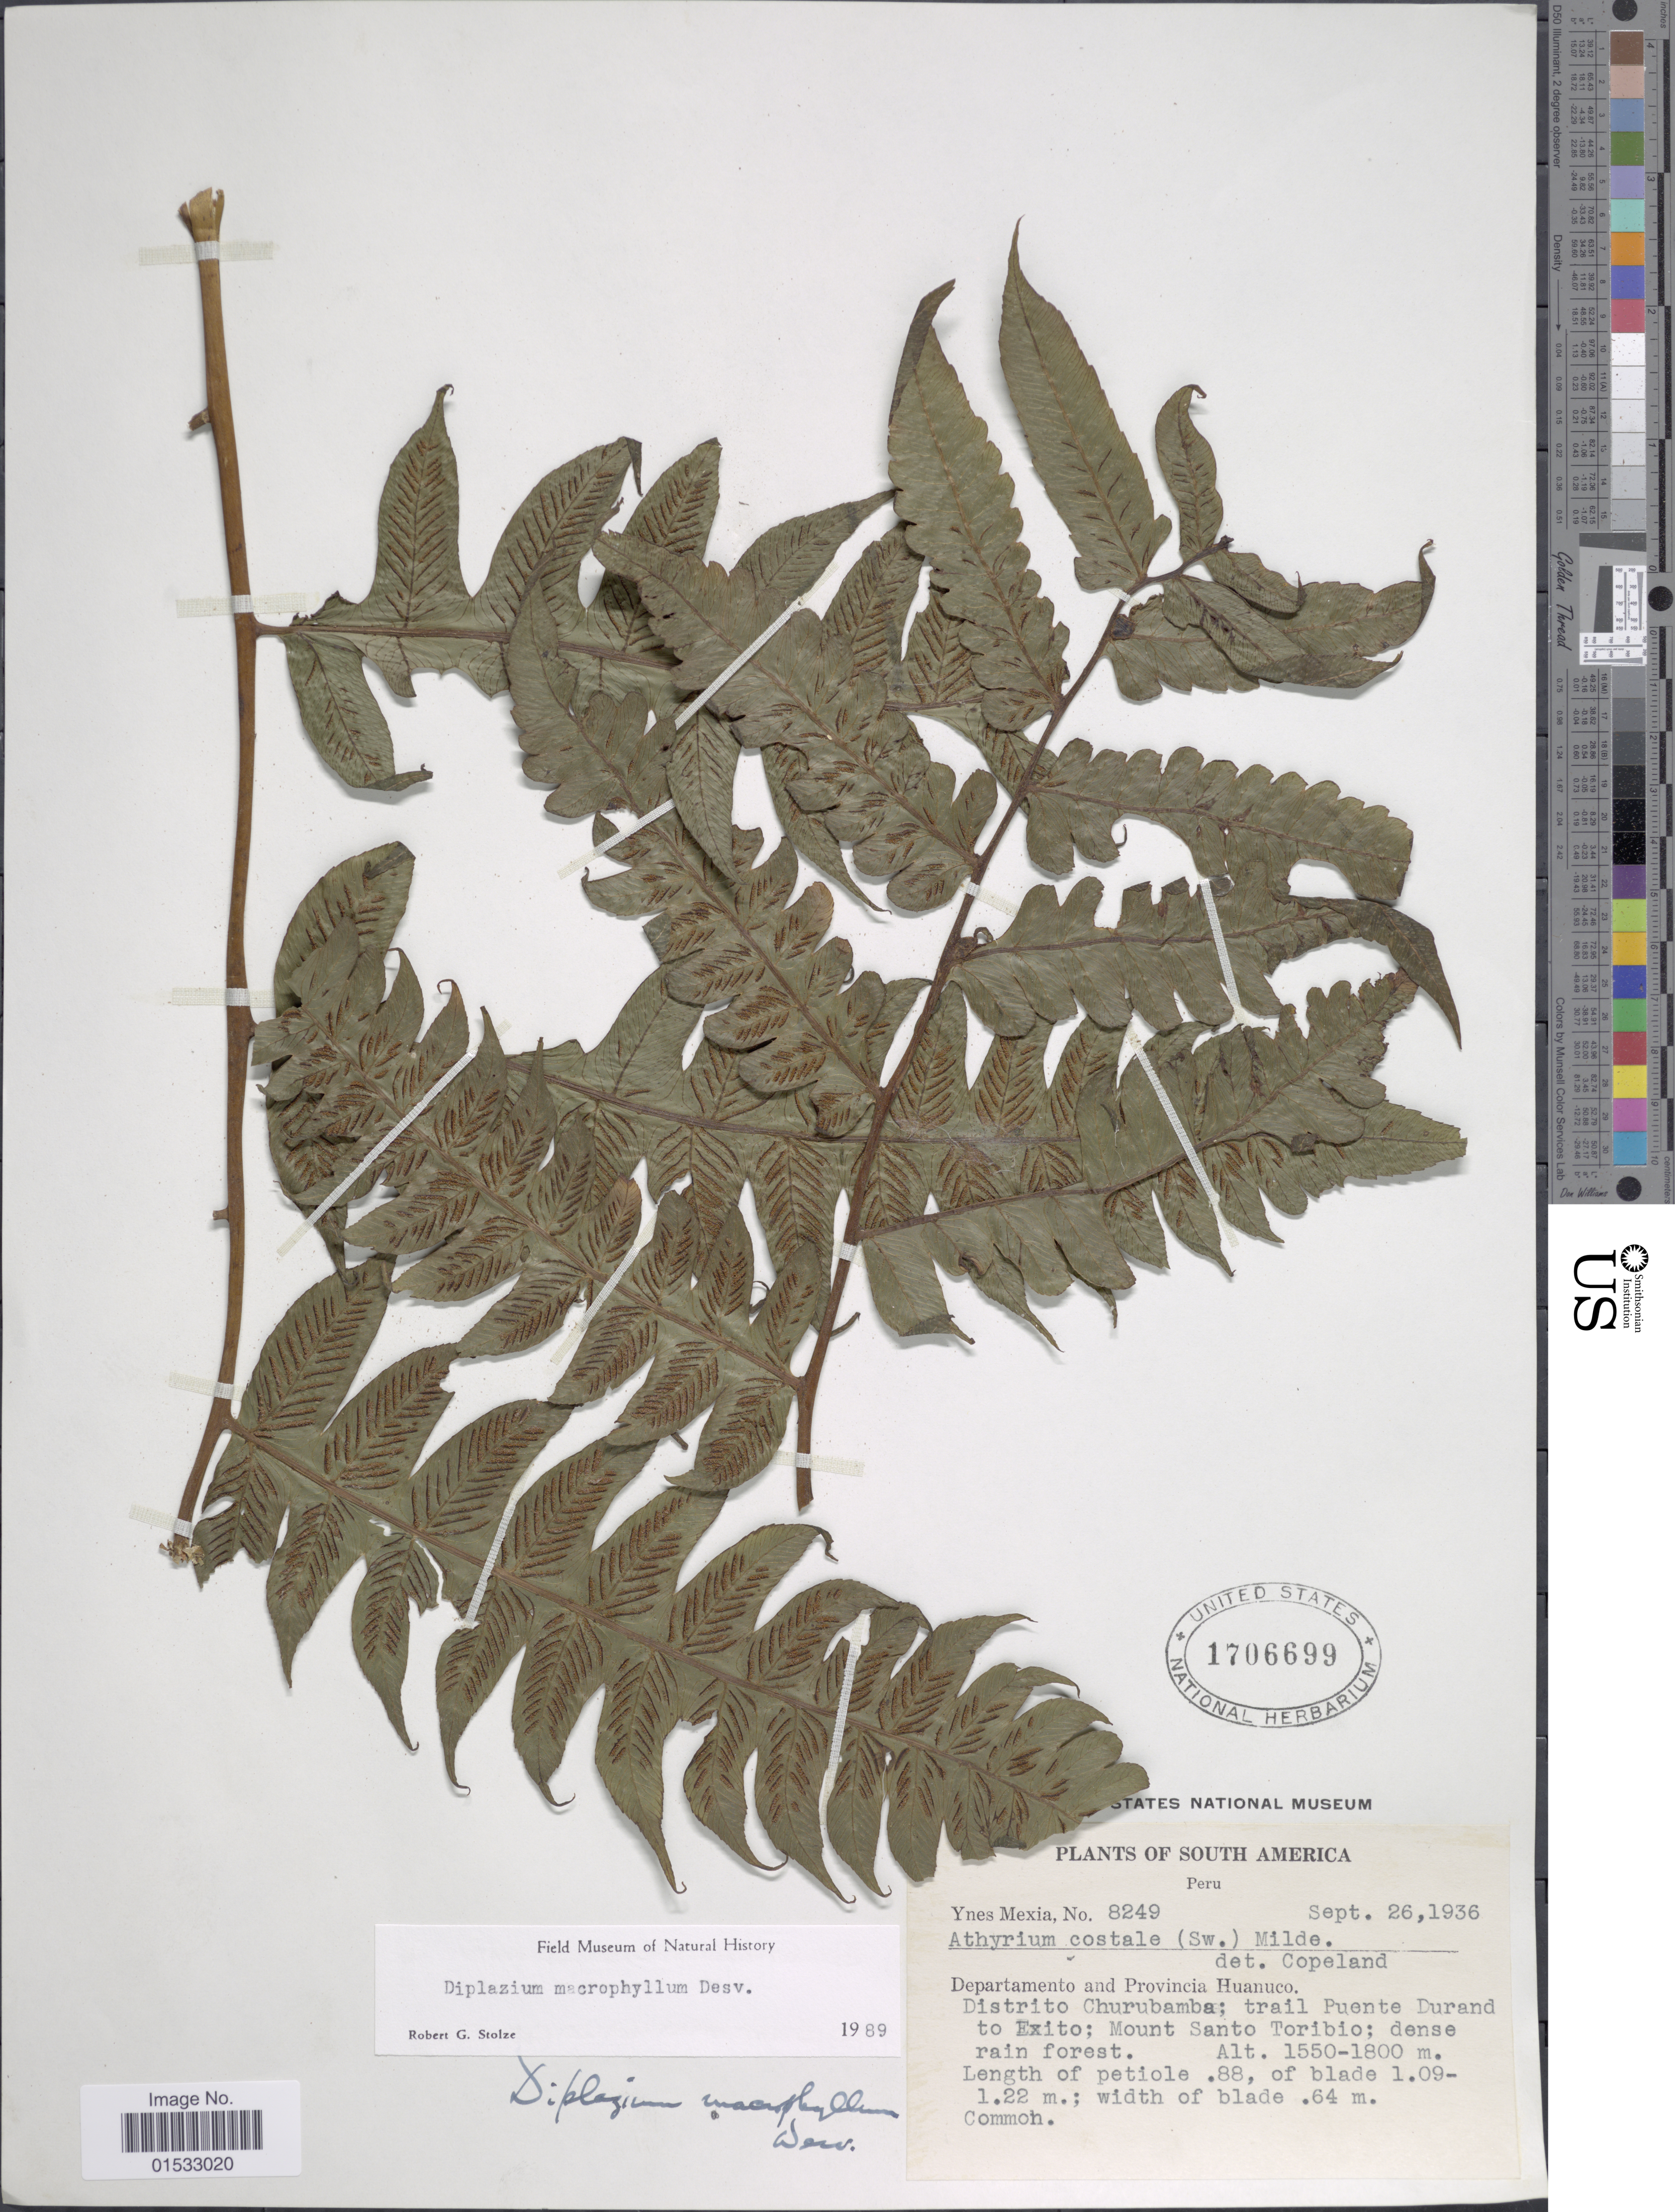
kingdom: Plantae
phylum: Tracheophyta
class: Polypodiopsida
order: Polypodiales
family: Athyriaceae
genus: Diplazium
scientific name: Diplazium macrophyllum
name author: Desv.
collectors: Y. Mexia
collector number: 8249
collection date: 1936-09-26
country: Peru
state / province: Huánuco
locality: South America, Distrito Churubamba; trail Puente Durand to Exito; Mount Santo Toribio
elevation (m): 1550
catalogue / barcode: US 1706699